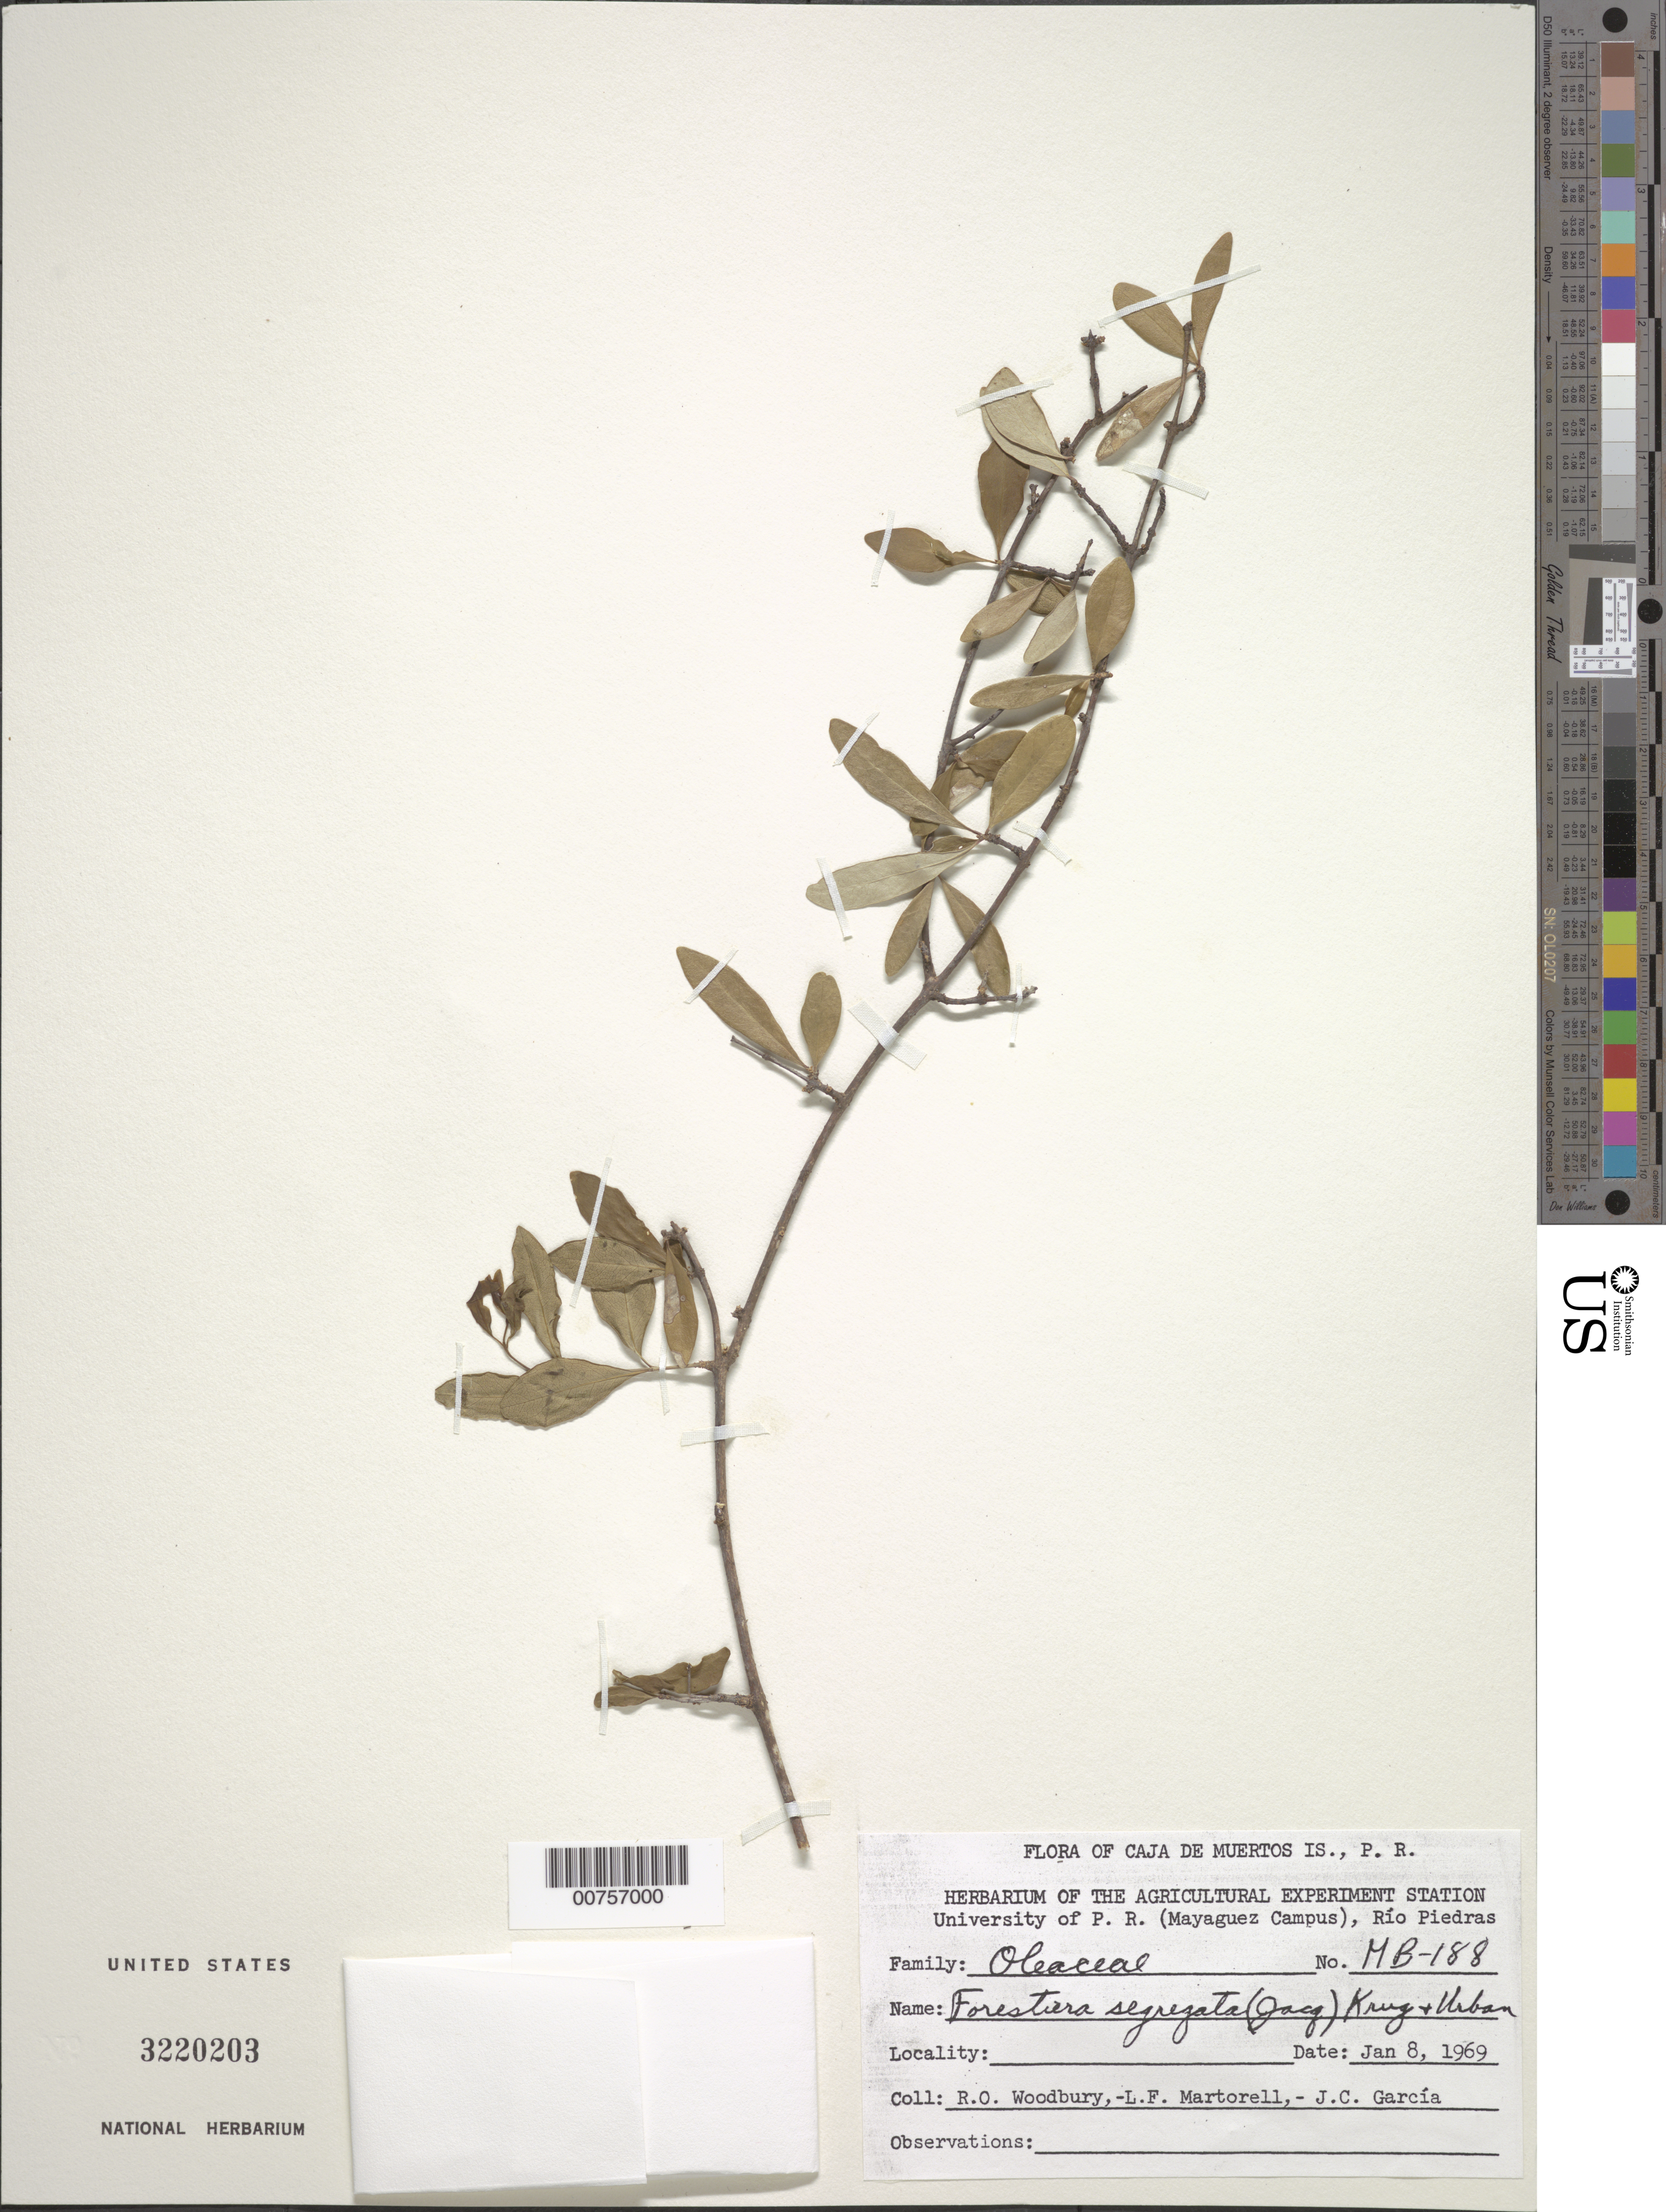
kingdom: Plantae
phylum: Tracheophyta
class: Magnoliopsida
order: Lamiales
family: Oleaceae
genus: Forestiera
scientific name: Forestiera segregata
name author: (Jacq.) Krug & Urb.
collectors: R. O. Woodbury, L. Martorell & J. C. García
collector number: MB188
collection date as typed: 08 Jan 1969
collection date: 1969-01-08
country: Puerto Rico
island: Caja de Muerto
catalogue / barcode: US 3220203